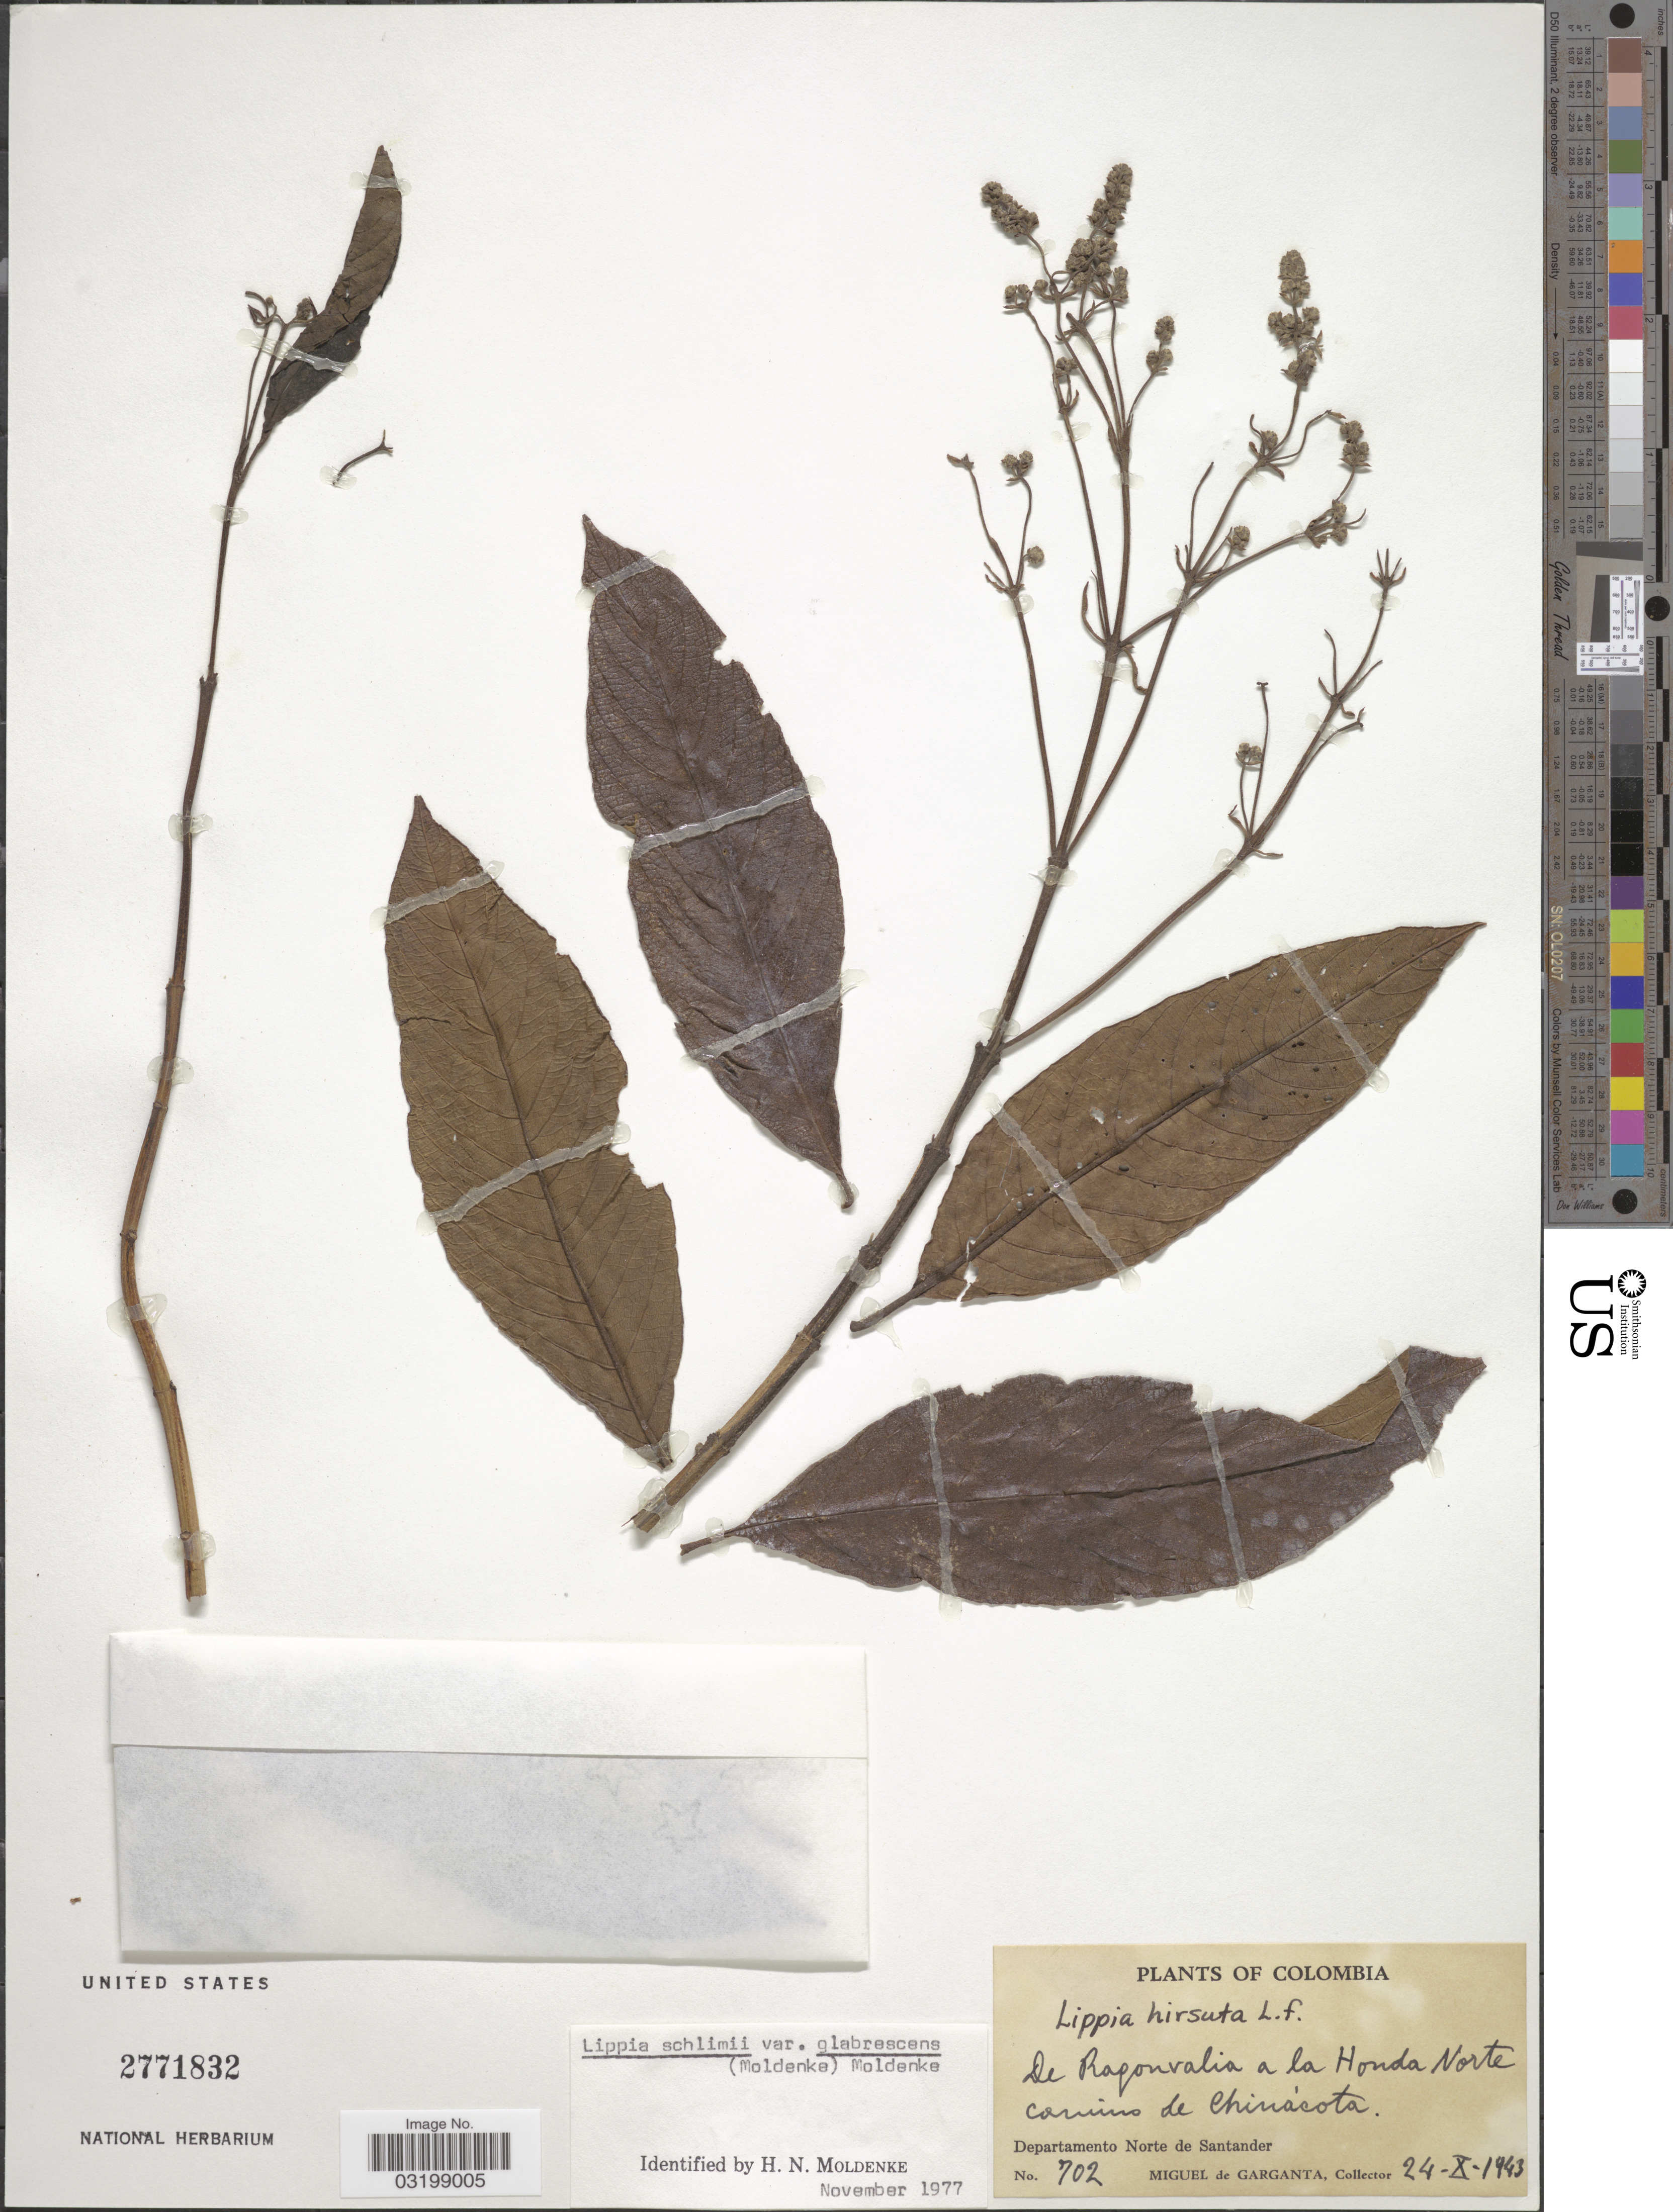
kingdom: Plantae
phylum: Tracheophyta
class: Magnoliopsida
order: Lamiales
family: Verbenaceae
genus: Lippia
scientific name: Lippia hirsuta var. glabrescens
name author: Moldenke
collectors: M. Garganta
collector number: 702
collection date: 1943-10-24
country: Colombia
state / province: Norte de Santander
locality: Departamento Norte de Santander. De Ragonvalia a la Honda Norte camino de Chinácota.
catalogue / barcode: US 2771832